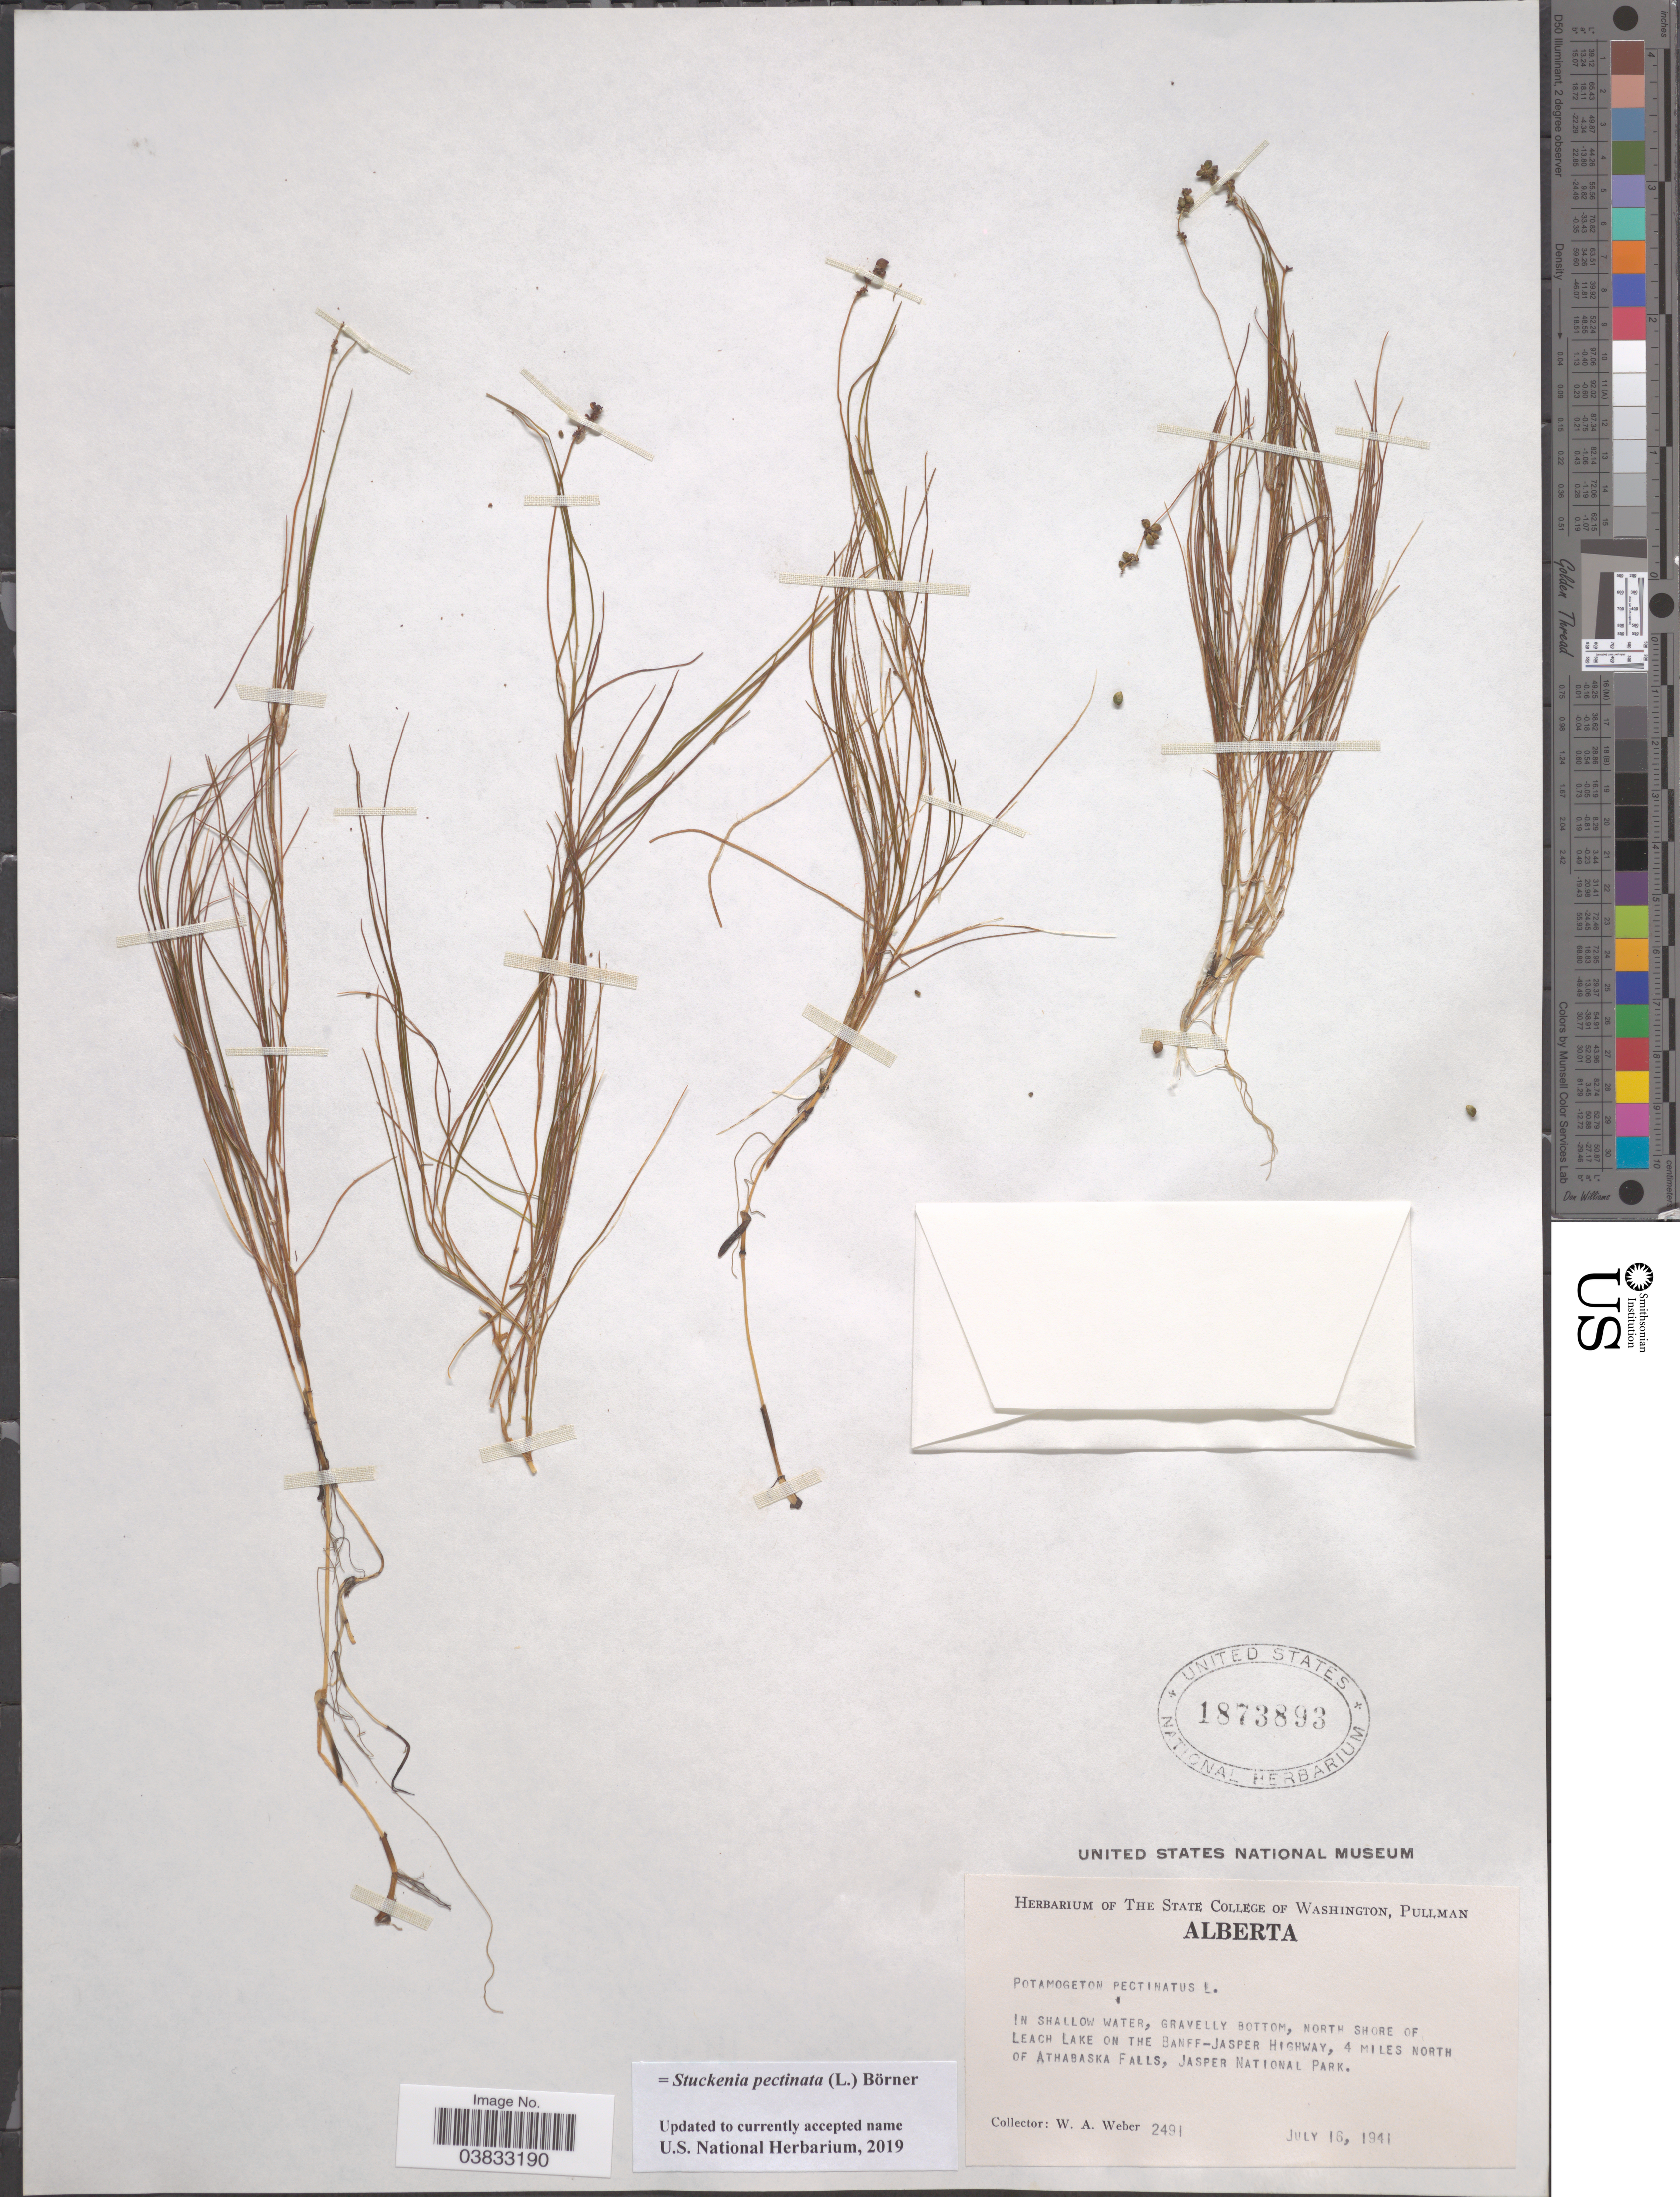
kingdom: Plantae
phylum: Tracheophyta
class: Liliopsida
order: Alismatales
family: Potamogetonaceae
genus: Stuckenia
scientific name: Stuckenia pectinata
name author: (L.) Börner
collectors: W. A. Weber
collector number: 2491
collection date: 1941-07-16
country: Canada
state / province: Alberta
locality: North shore of Leach Lake on the Banff-Jasper Highway, 4 miles North of Athabaska Falls, Jasper National Park.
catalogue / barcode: US 1873893